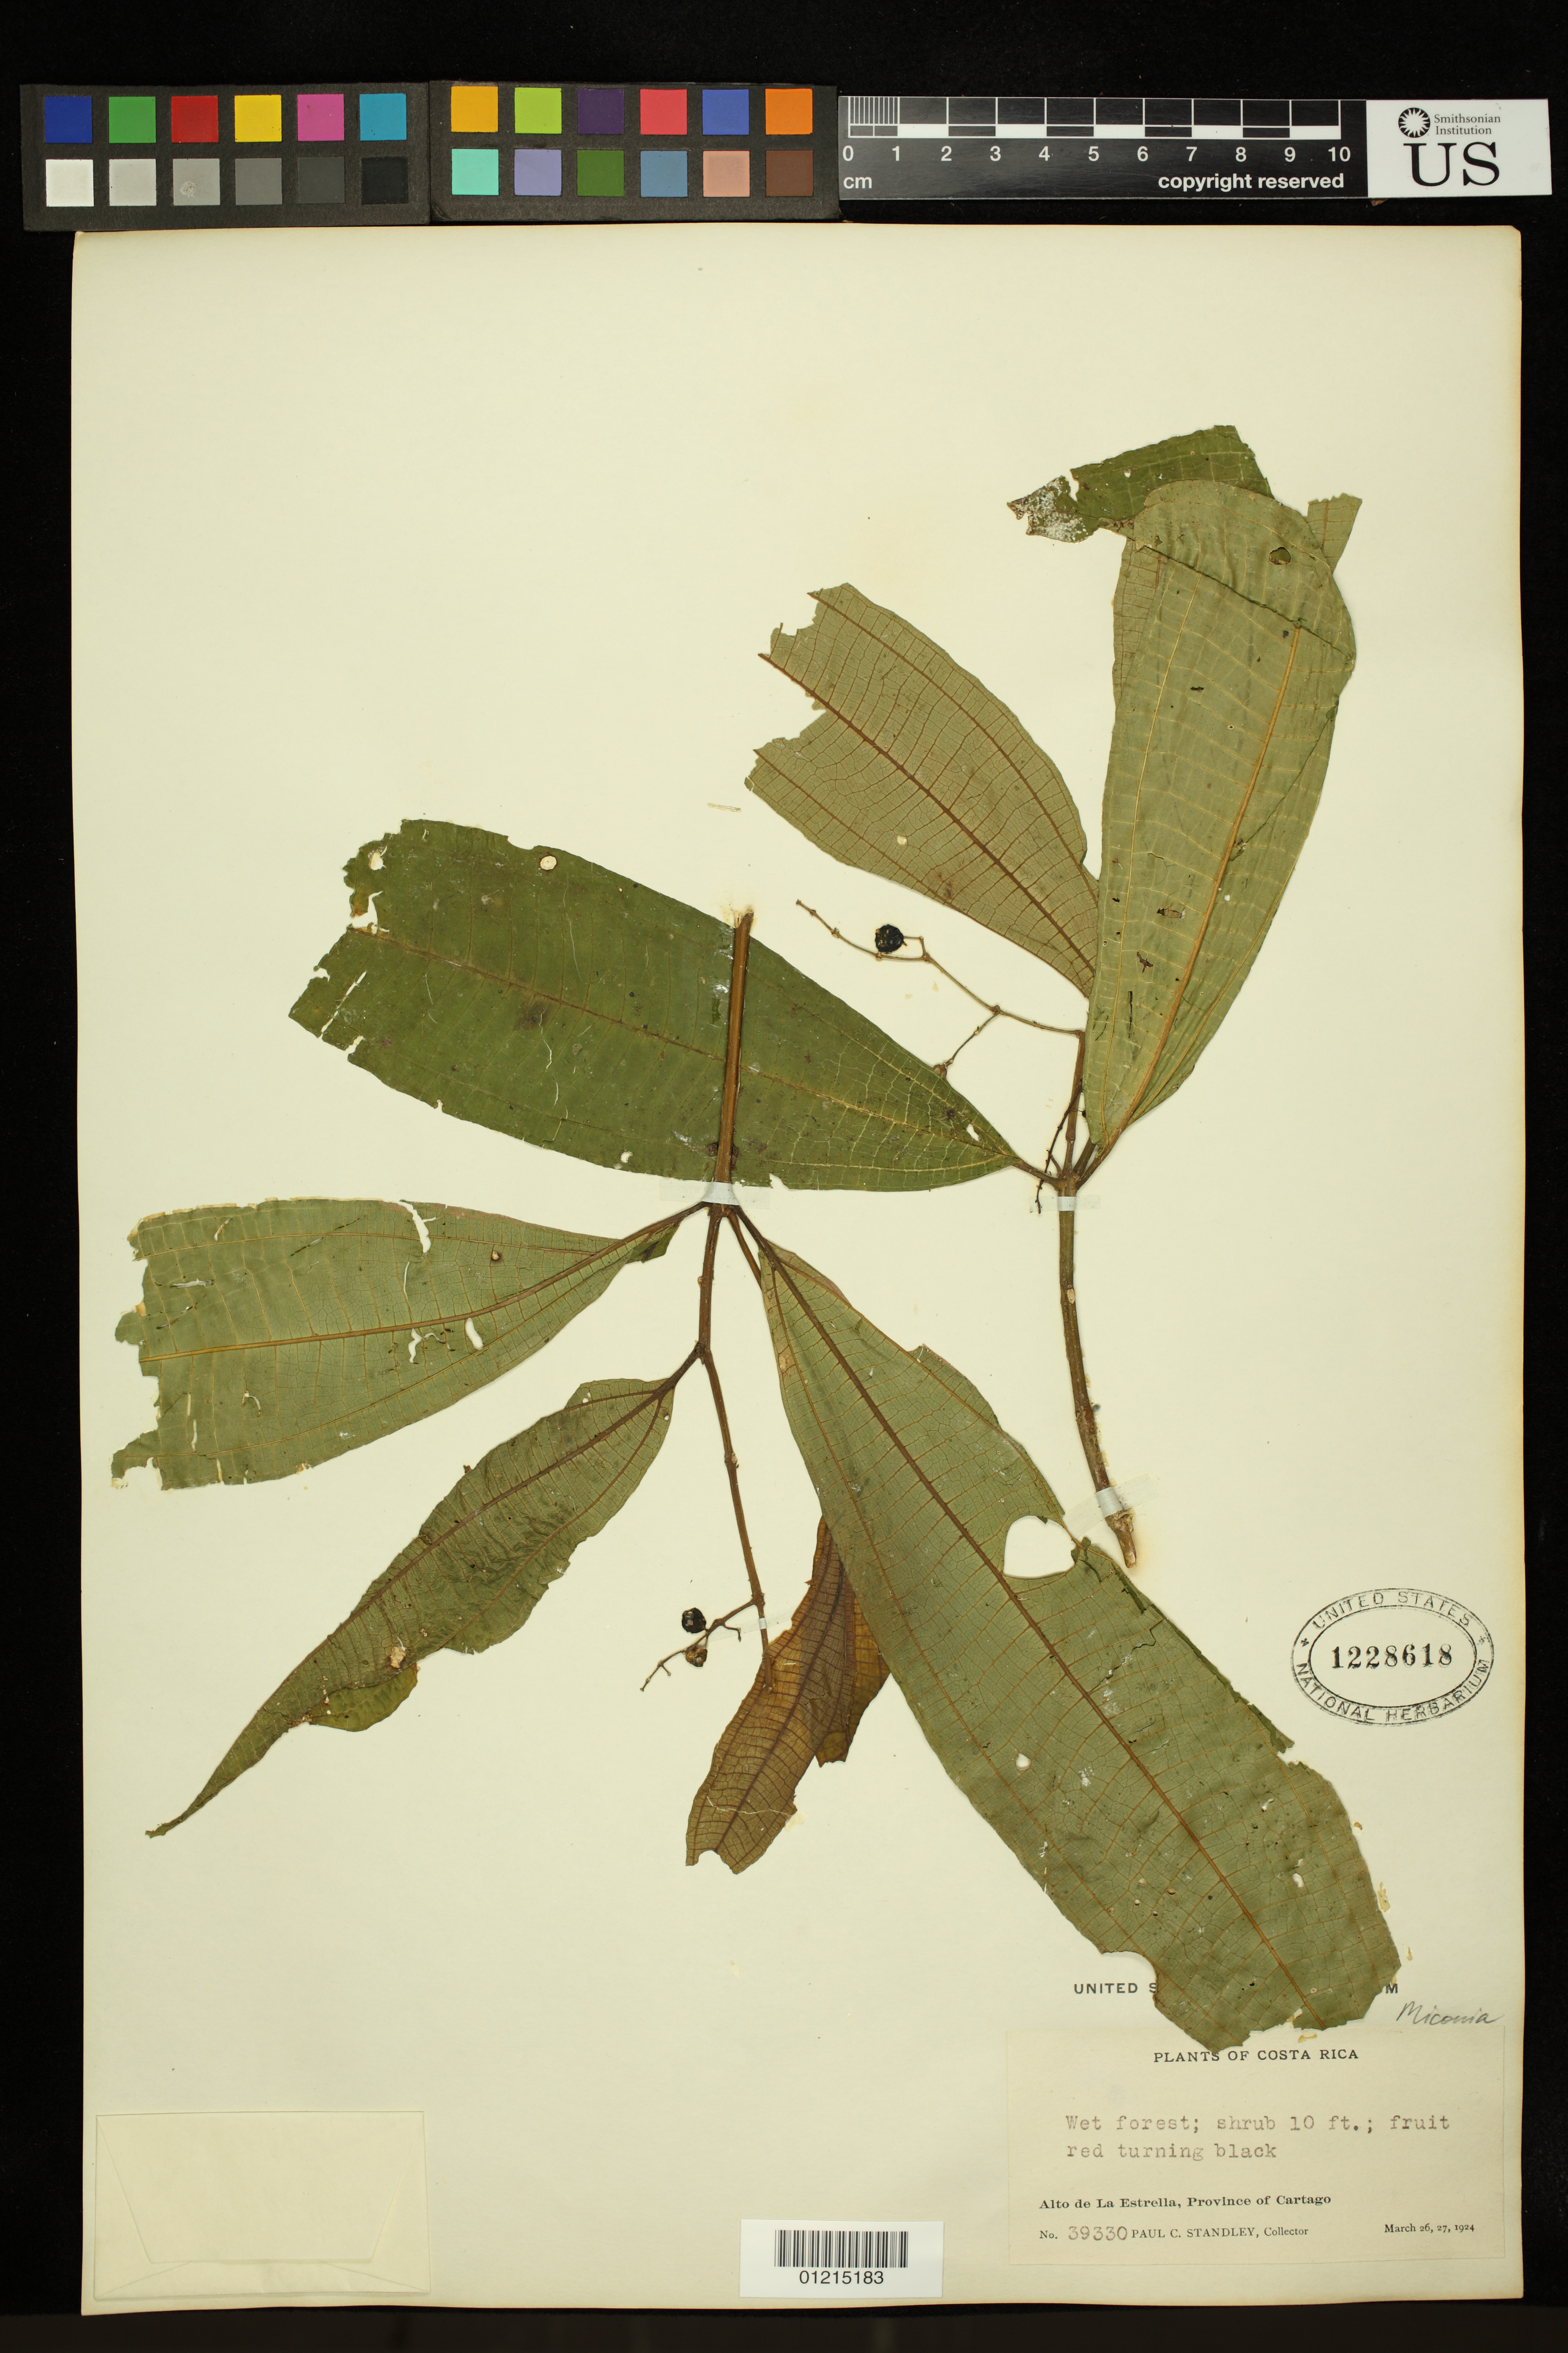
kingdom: Plantae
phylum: Tracheophyta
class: Magnoliopsida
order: Myrtales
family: Melastomataceae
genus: Miconia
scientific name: Miconia sp.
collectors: P. C. Standley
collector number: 39330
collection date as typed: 26 Mar 1924 and 27 Mar 1924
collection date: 1924-03-26,1924-03-27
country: Costa Rica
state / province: Cartago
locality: Alto de La Estrella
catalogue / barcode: US 1228618